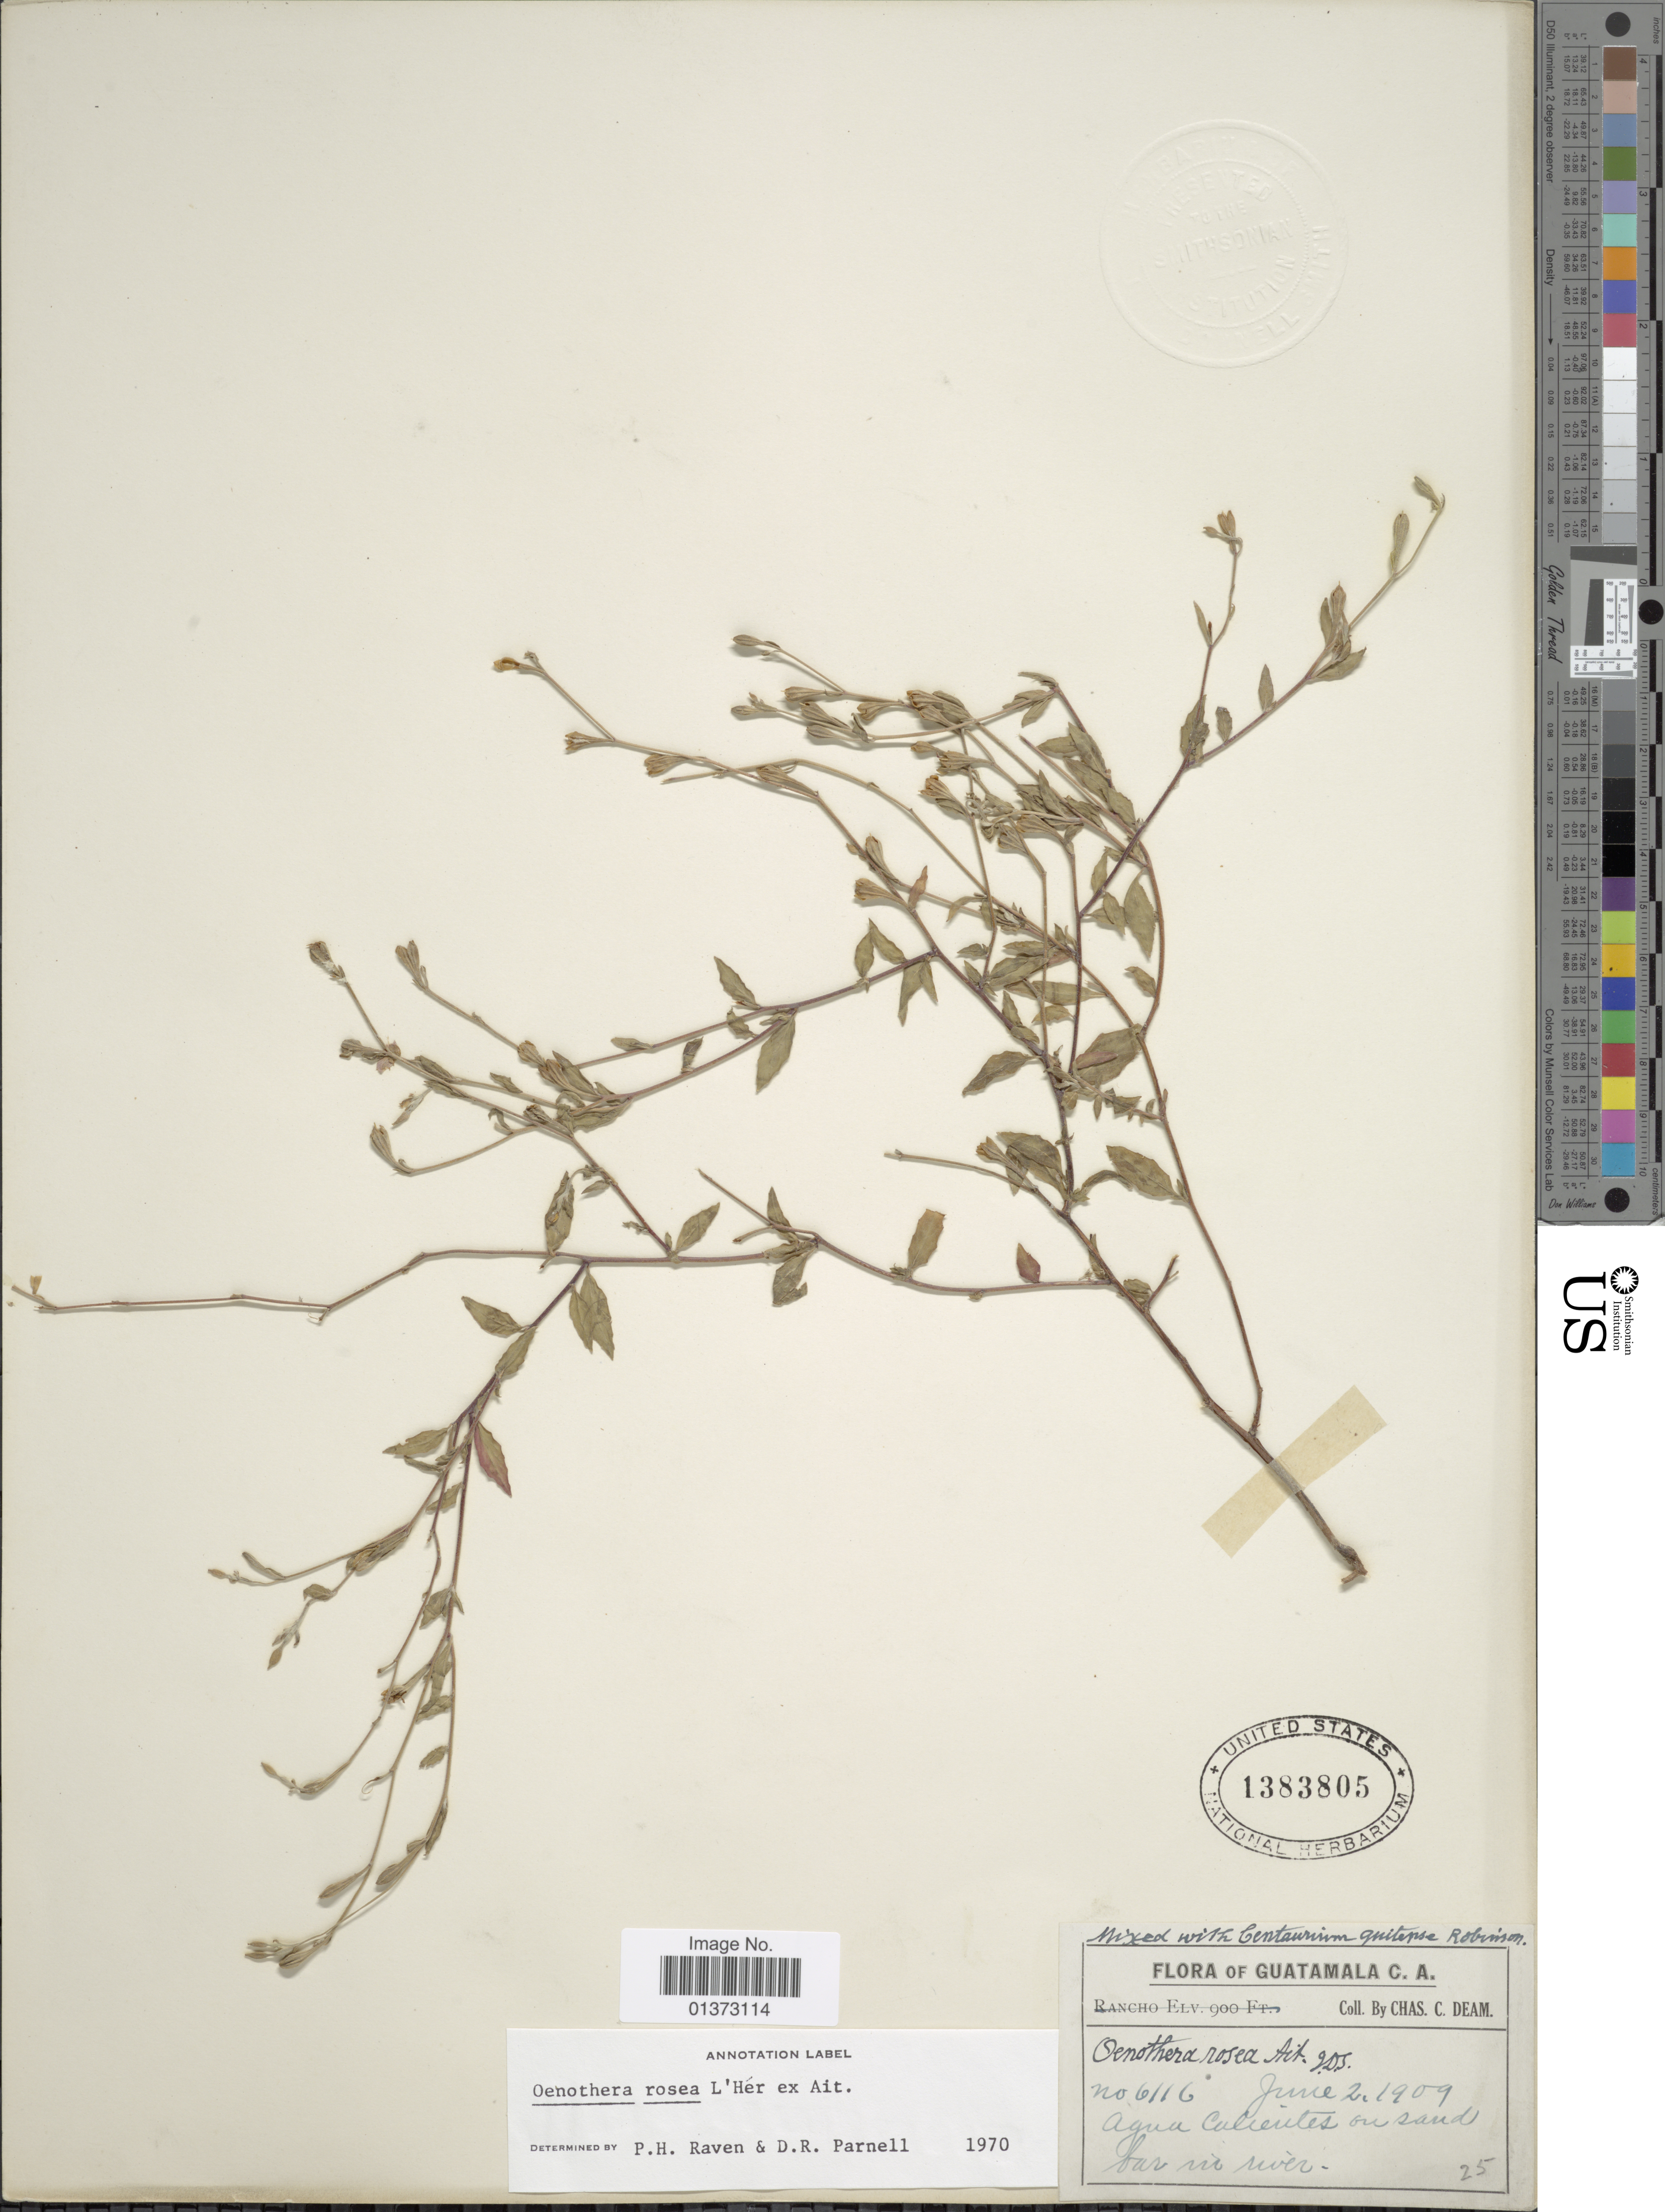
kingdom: Plantae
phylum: Tracheophyta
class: Magnoliopsida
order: Myrtales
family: Onagraceae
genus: Oenothera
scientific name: Oenothera rosea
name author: L'Hér. ex Aiton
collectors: C. C. Deam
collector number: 6116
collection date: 1909-06-02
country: Guatemala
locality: Guatemala C.A., Agua Calientes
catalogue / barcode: US 1383805